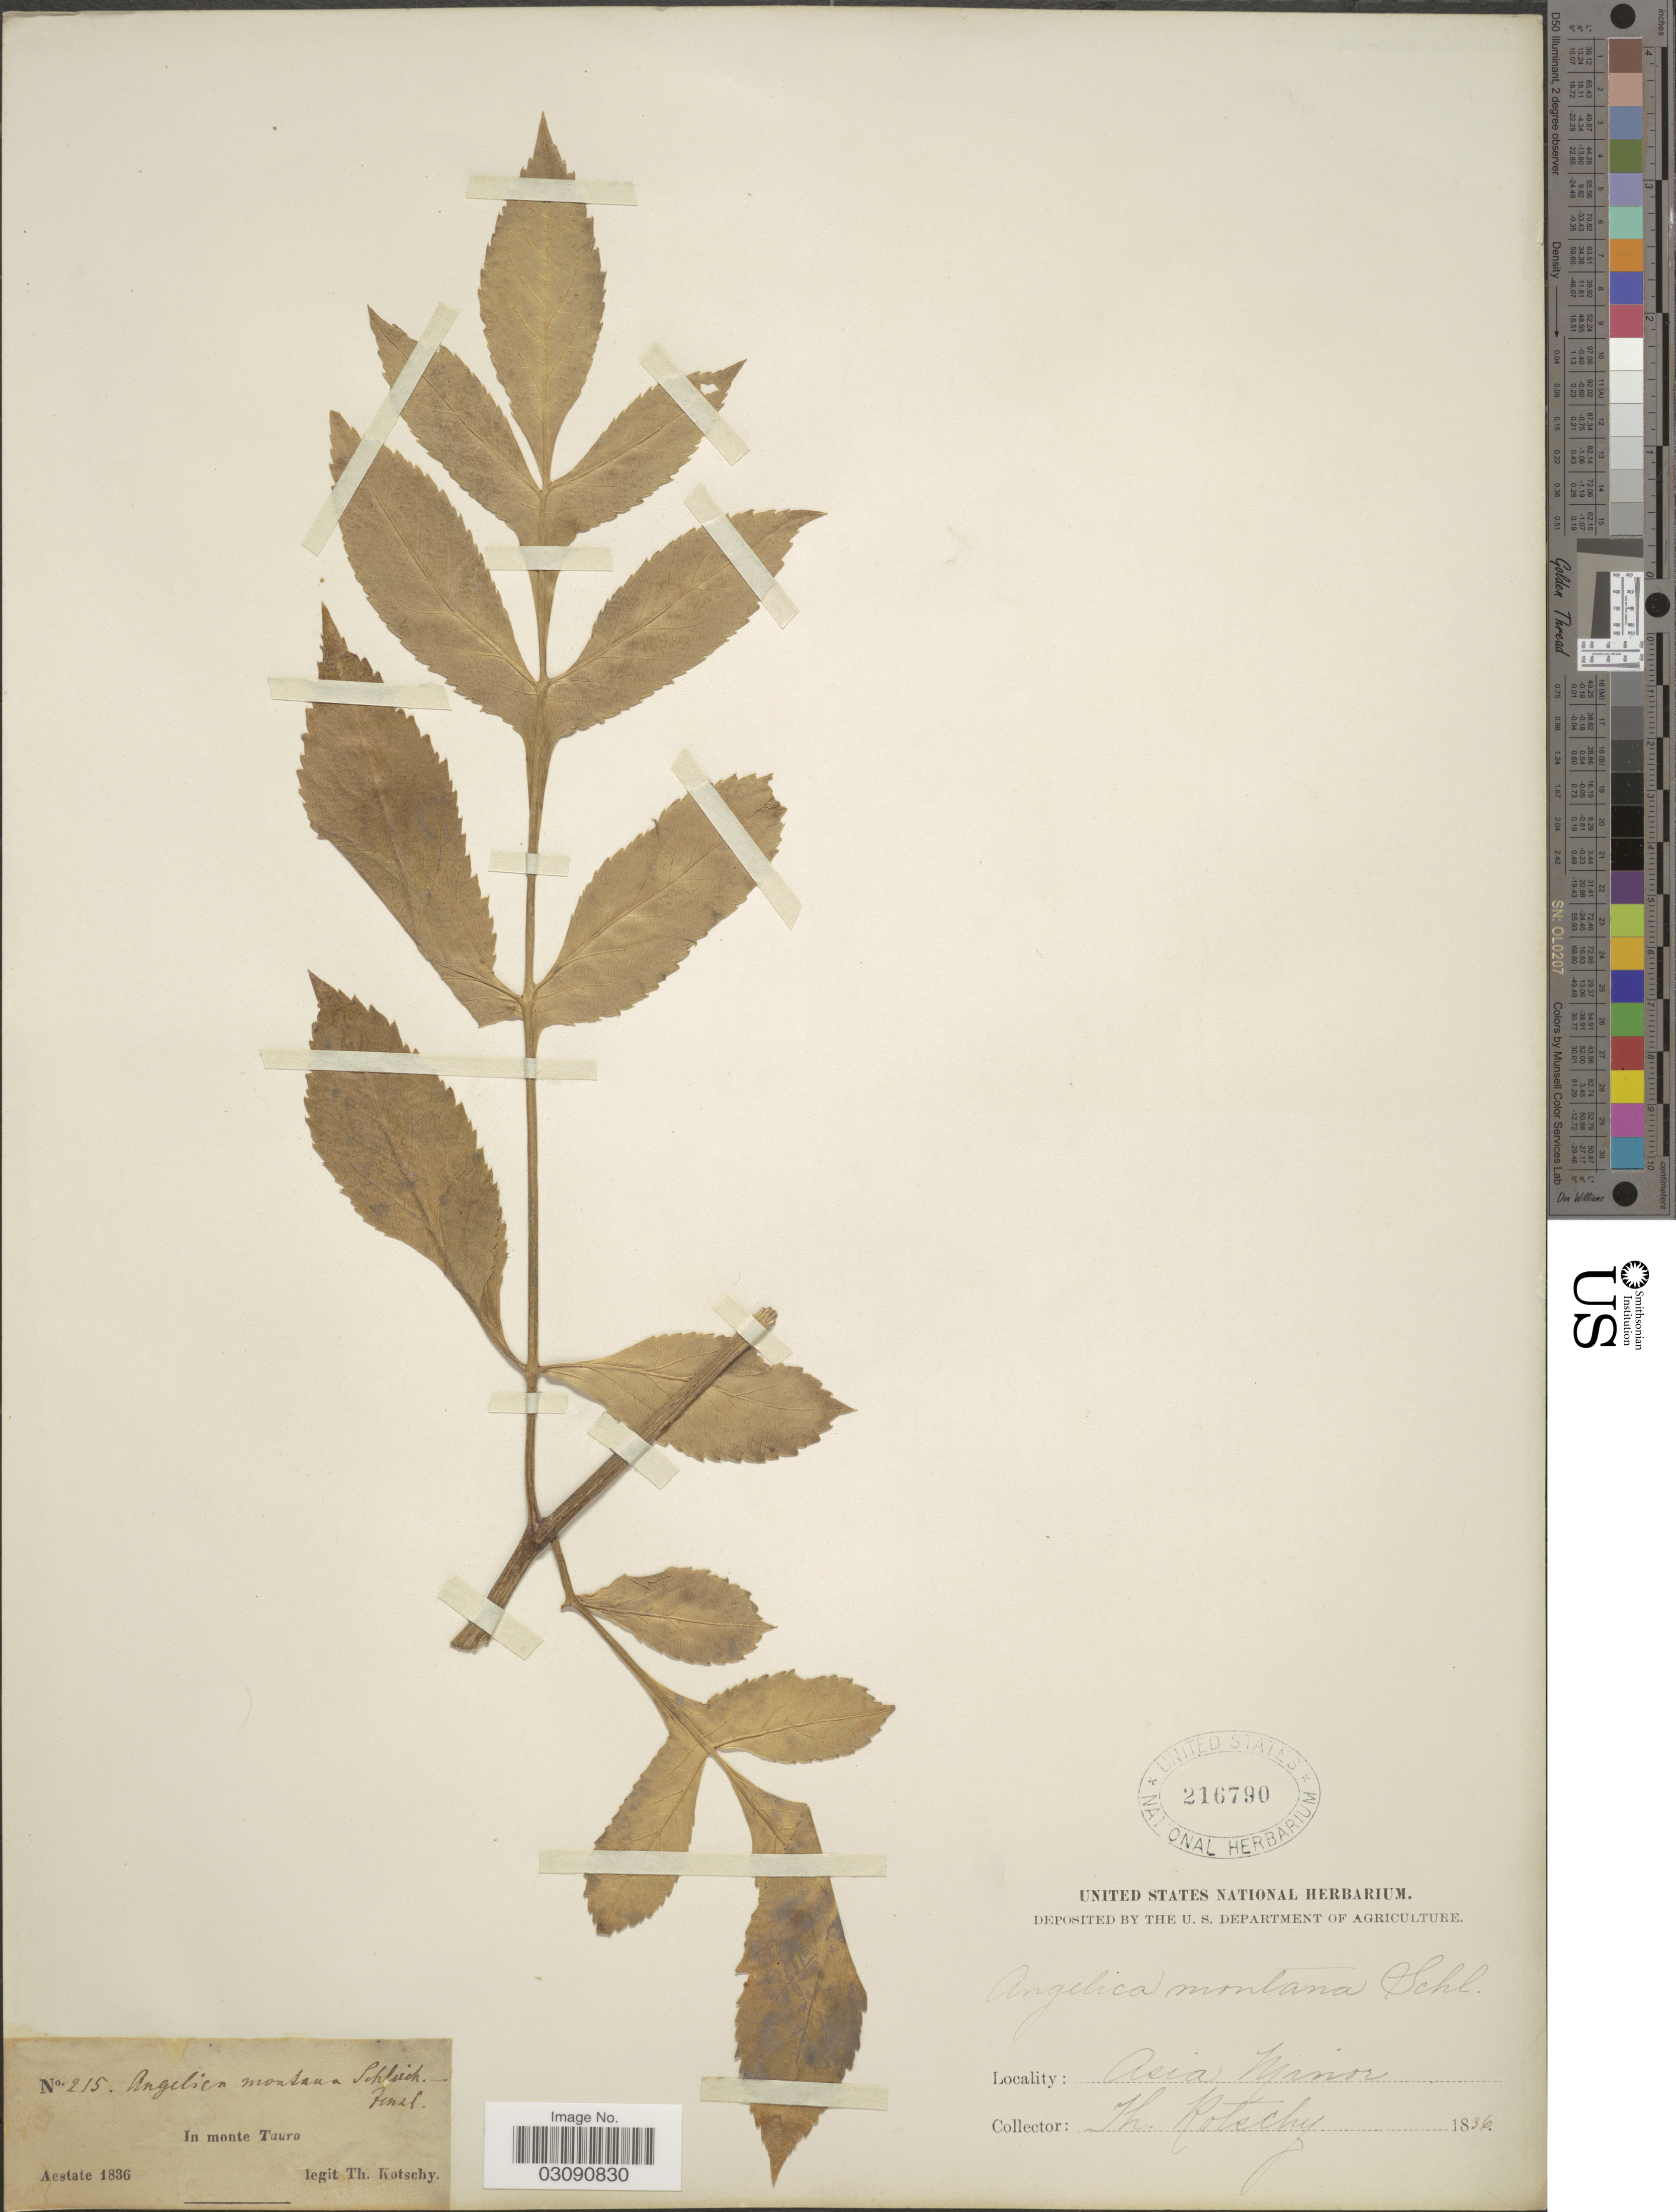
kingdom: Plantae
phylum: Tracheophyta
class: Magnoliopsida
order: Apiales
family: Apiaceae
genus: Angelica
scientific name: Angelica miqueliana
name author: Maxim.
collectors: K. G. Kotschy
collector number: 215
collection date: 1836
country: Turkey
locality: In monte Tauro, Asia Minor.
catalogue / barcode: US 216790